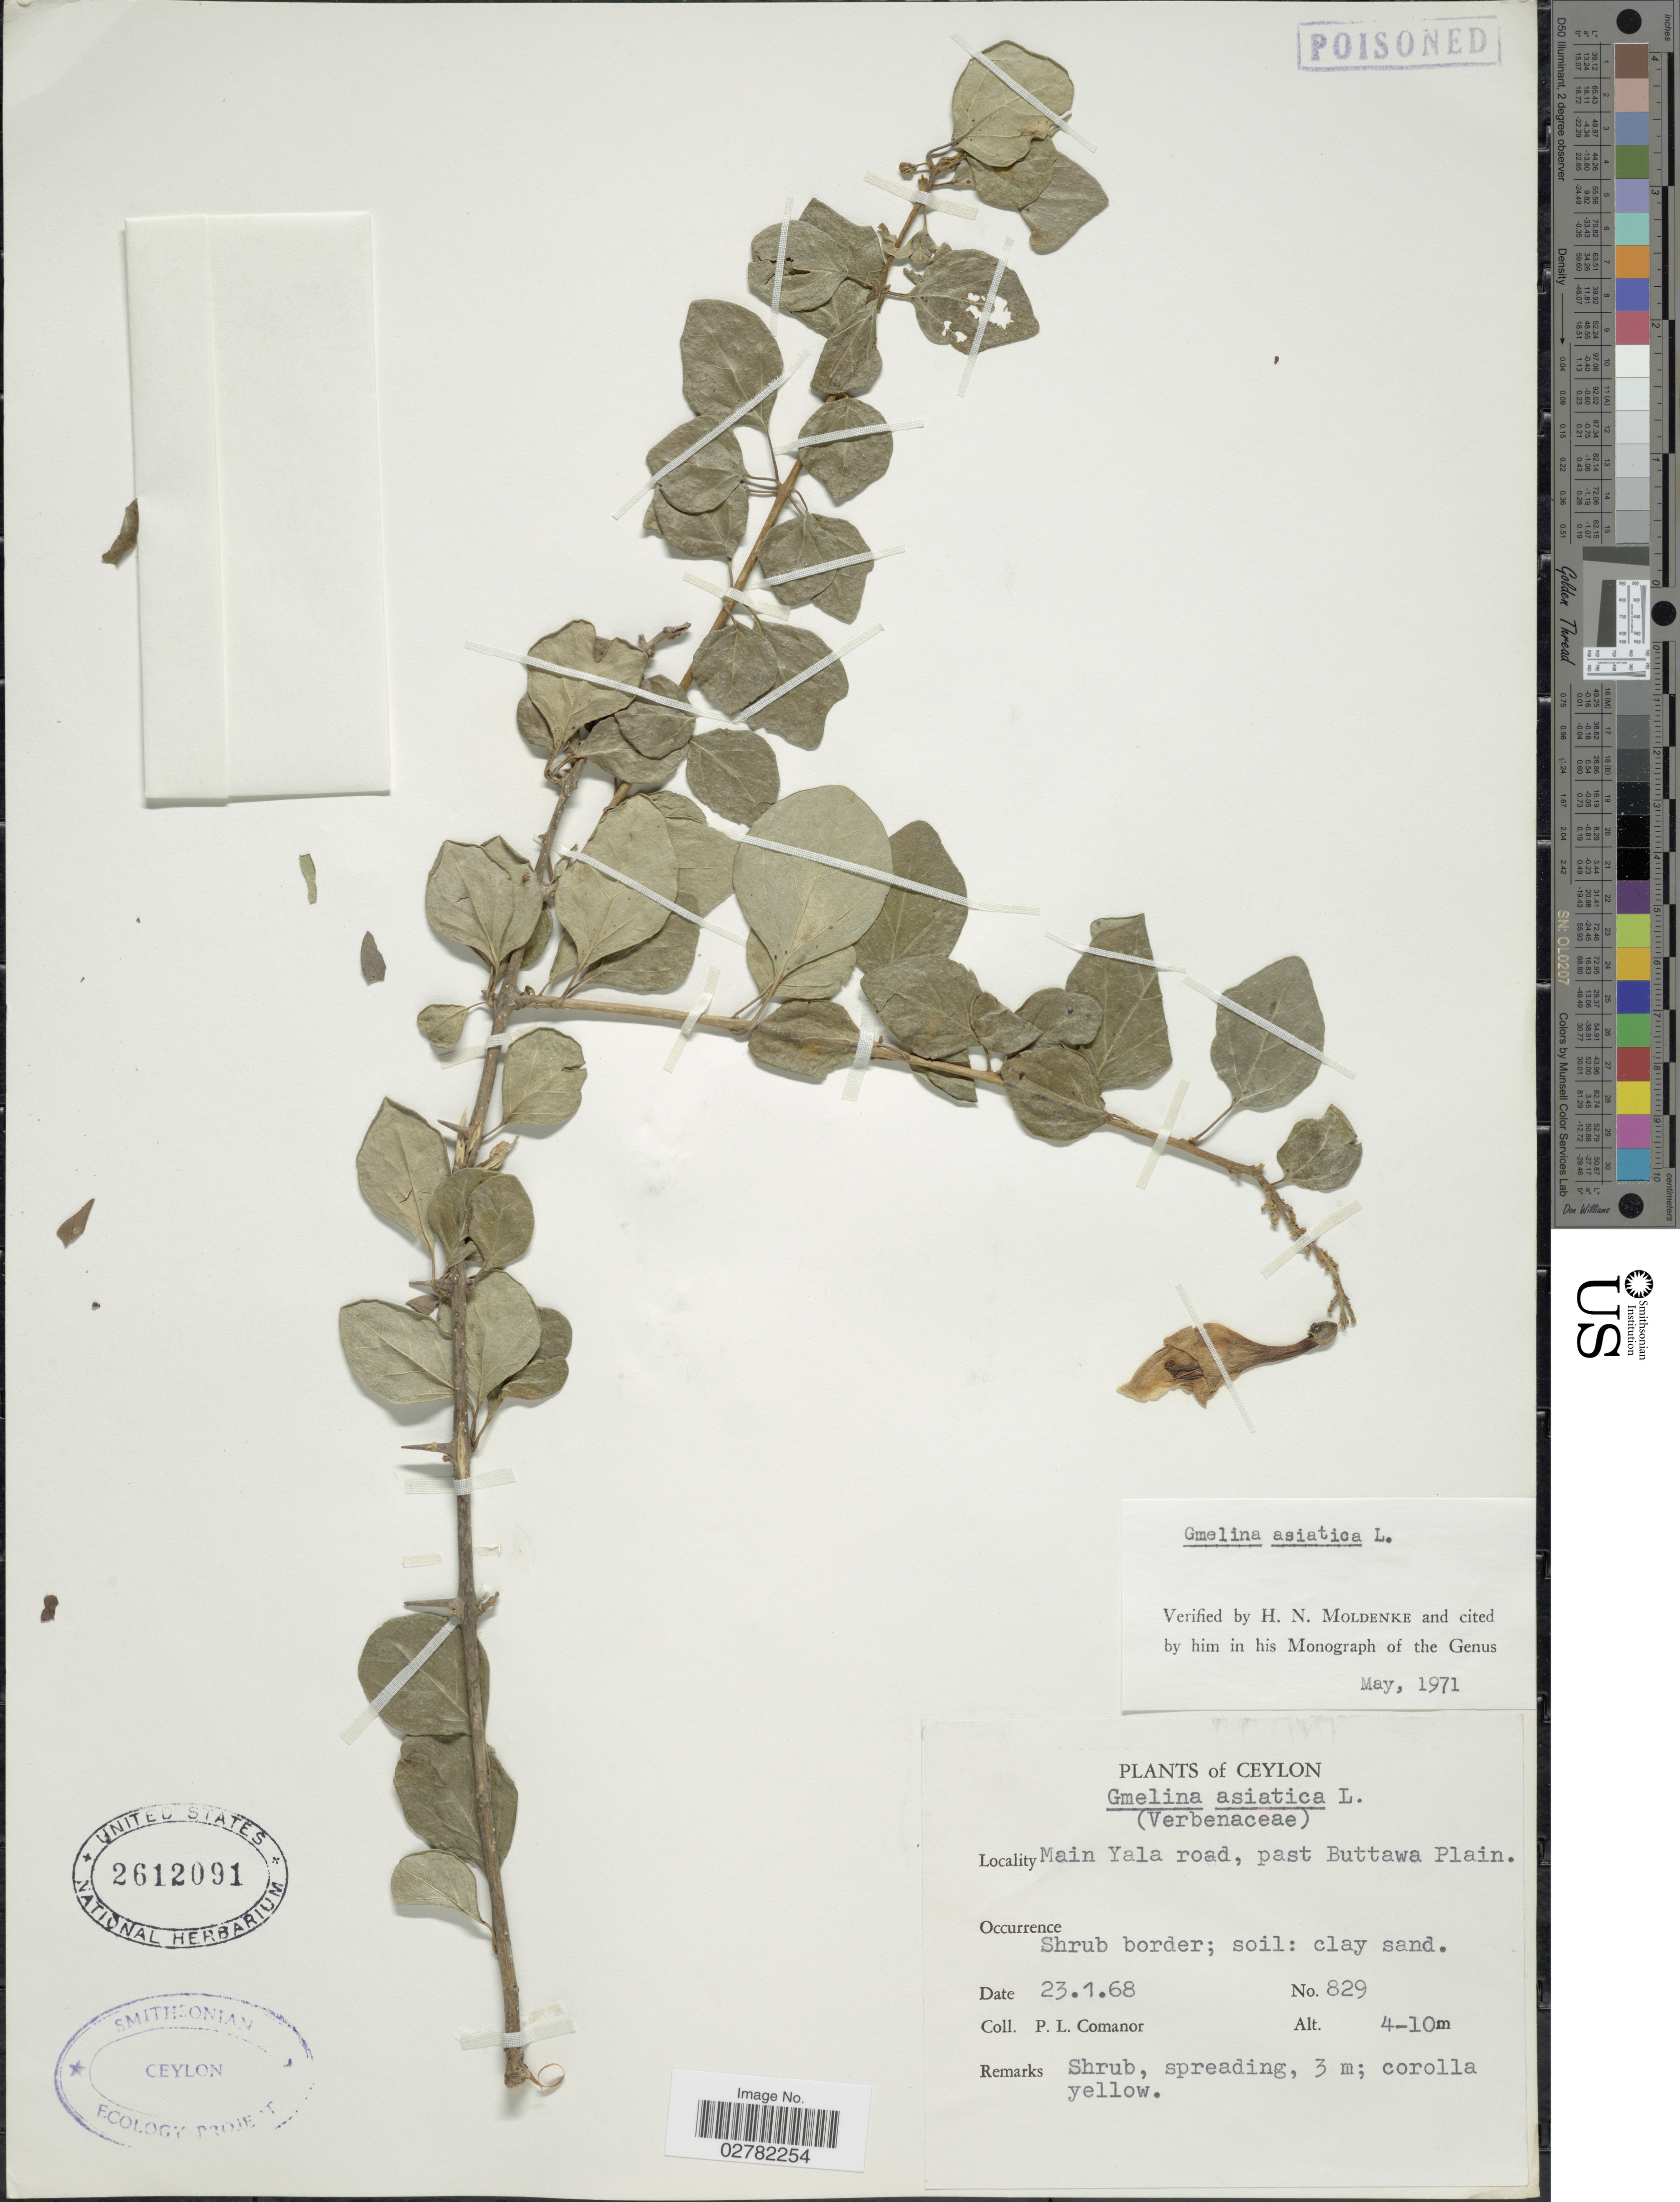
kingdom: Plantae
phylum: Tracheophyta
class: Magnoliopsida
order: Lamiales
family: Lamiaceae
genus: Gmelina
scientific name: Gmelina asiatica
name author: L.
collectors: P. Comanor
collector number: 829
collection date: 1968-01-23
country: Sri Lanka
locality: Ceylon. Main Yala road, past Buttawa Plain.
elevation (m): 4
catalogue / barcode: US 2612091